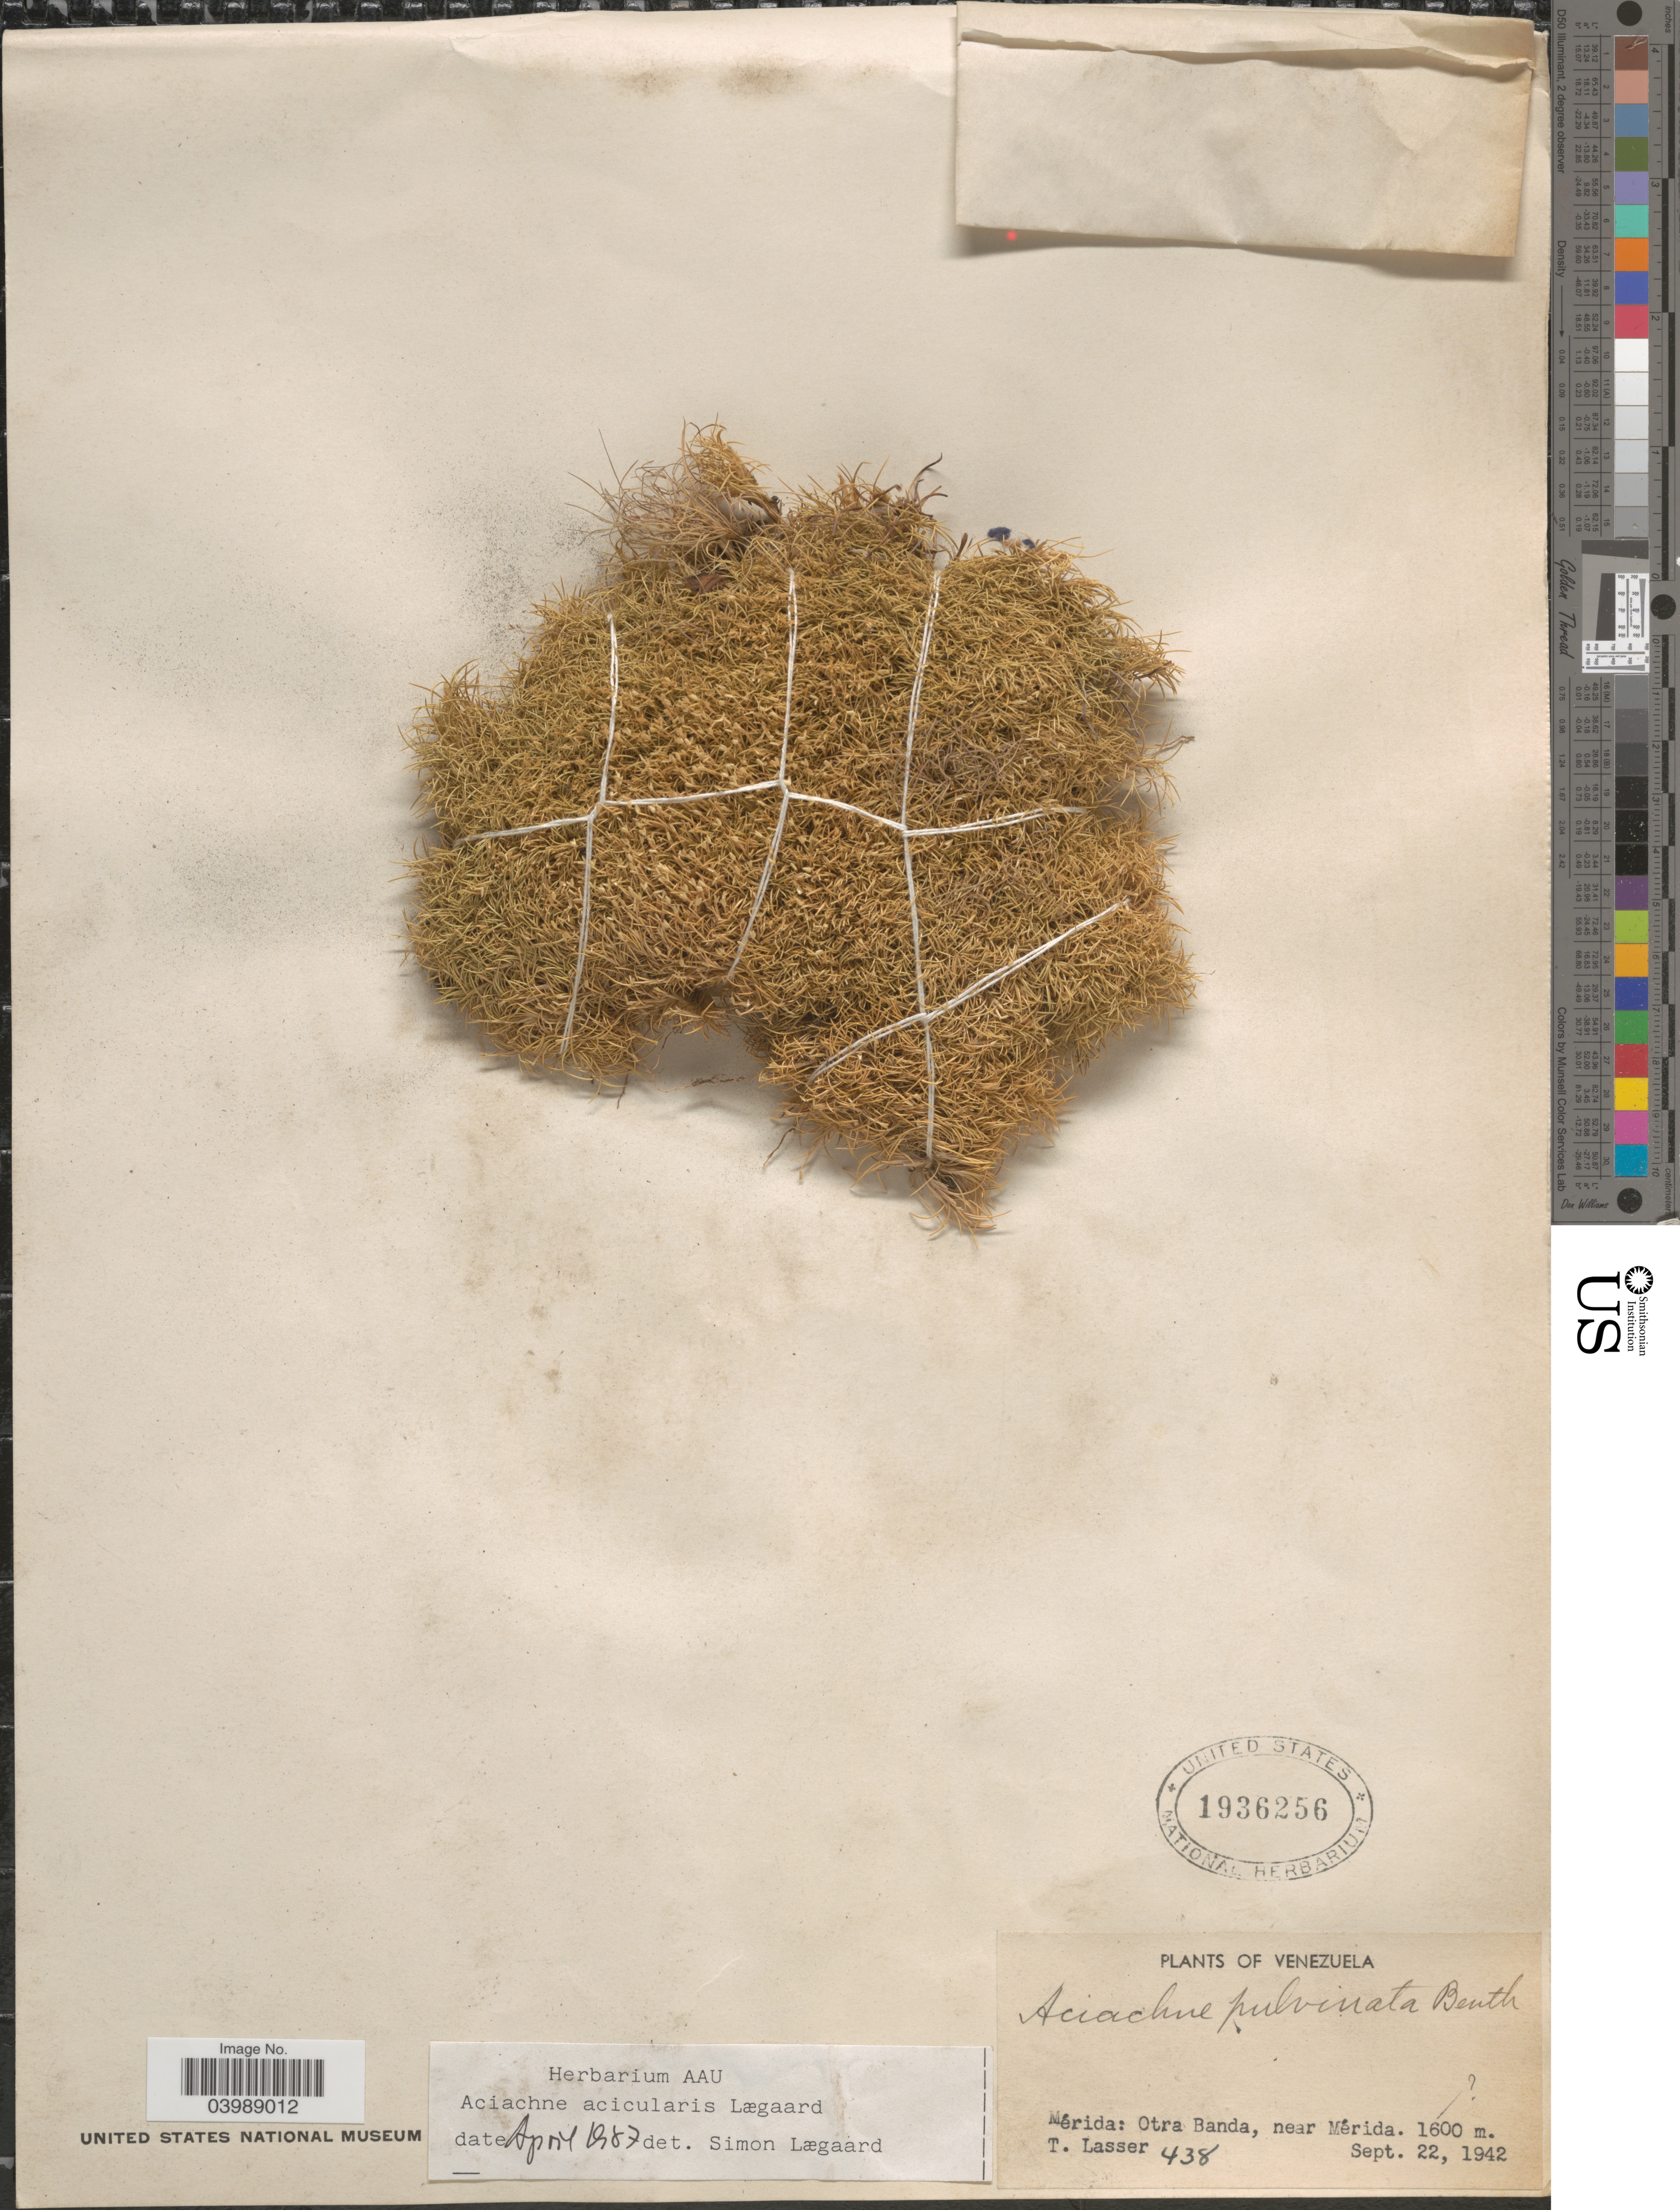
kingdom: Plantae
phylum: Tracheophyta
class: Liliopsida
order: Poales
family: Poaceae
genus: Aciachne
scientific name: Aciachne acicularis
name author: Lægaard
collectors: T. Lasser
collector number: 438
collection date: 1942-09-22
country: Venezuela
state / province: Merida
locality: Otra Banda, near Mérida.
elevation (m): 1600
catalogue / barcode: US 1936256